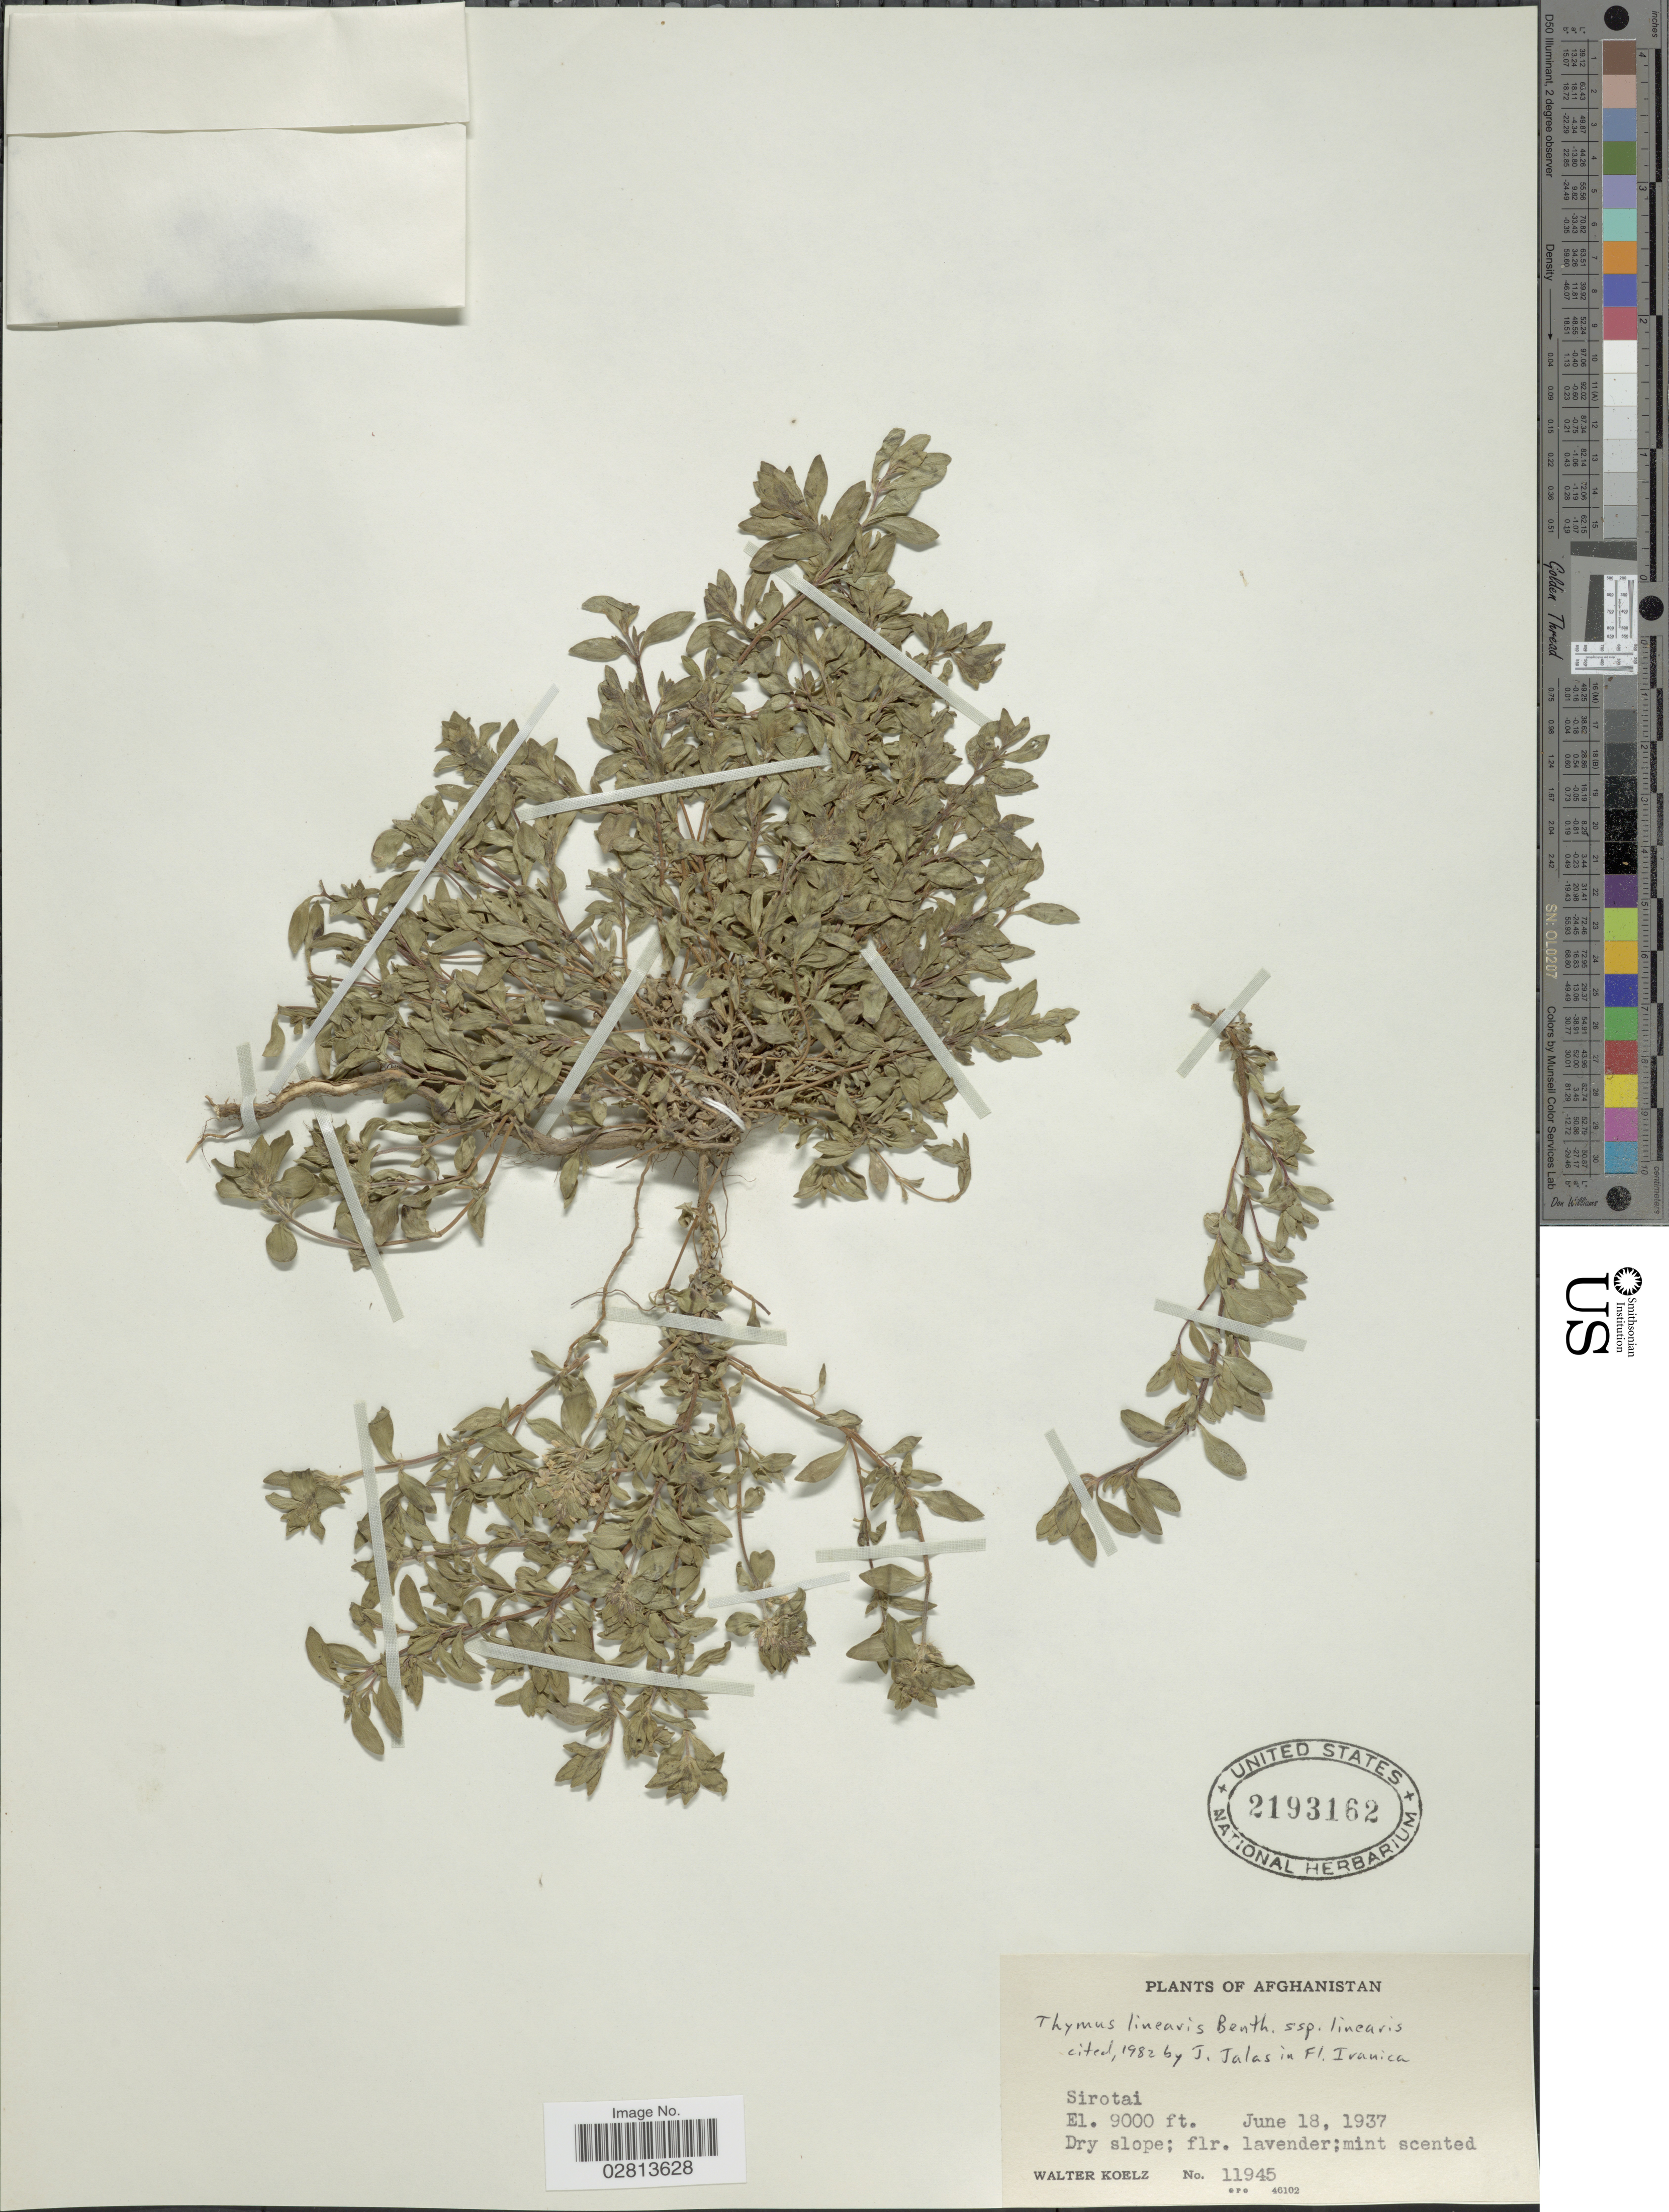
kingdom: Plantae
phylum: Tracheophyta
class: Magnoliopsida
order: Lamiales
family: Lamiaceae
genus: Thymus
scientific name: Thymus linearis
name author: Benth.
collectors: W. N. Koelz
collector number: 11945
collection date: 1937-06-18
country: Afghanistan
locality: Sirotai.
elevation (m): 2743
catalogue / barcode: US 2193162